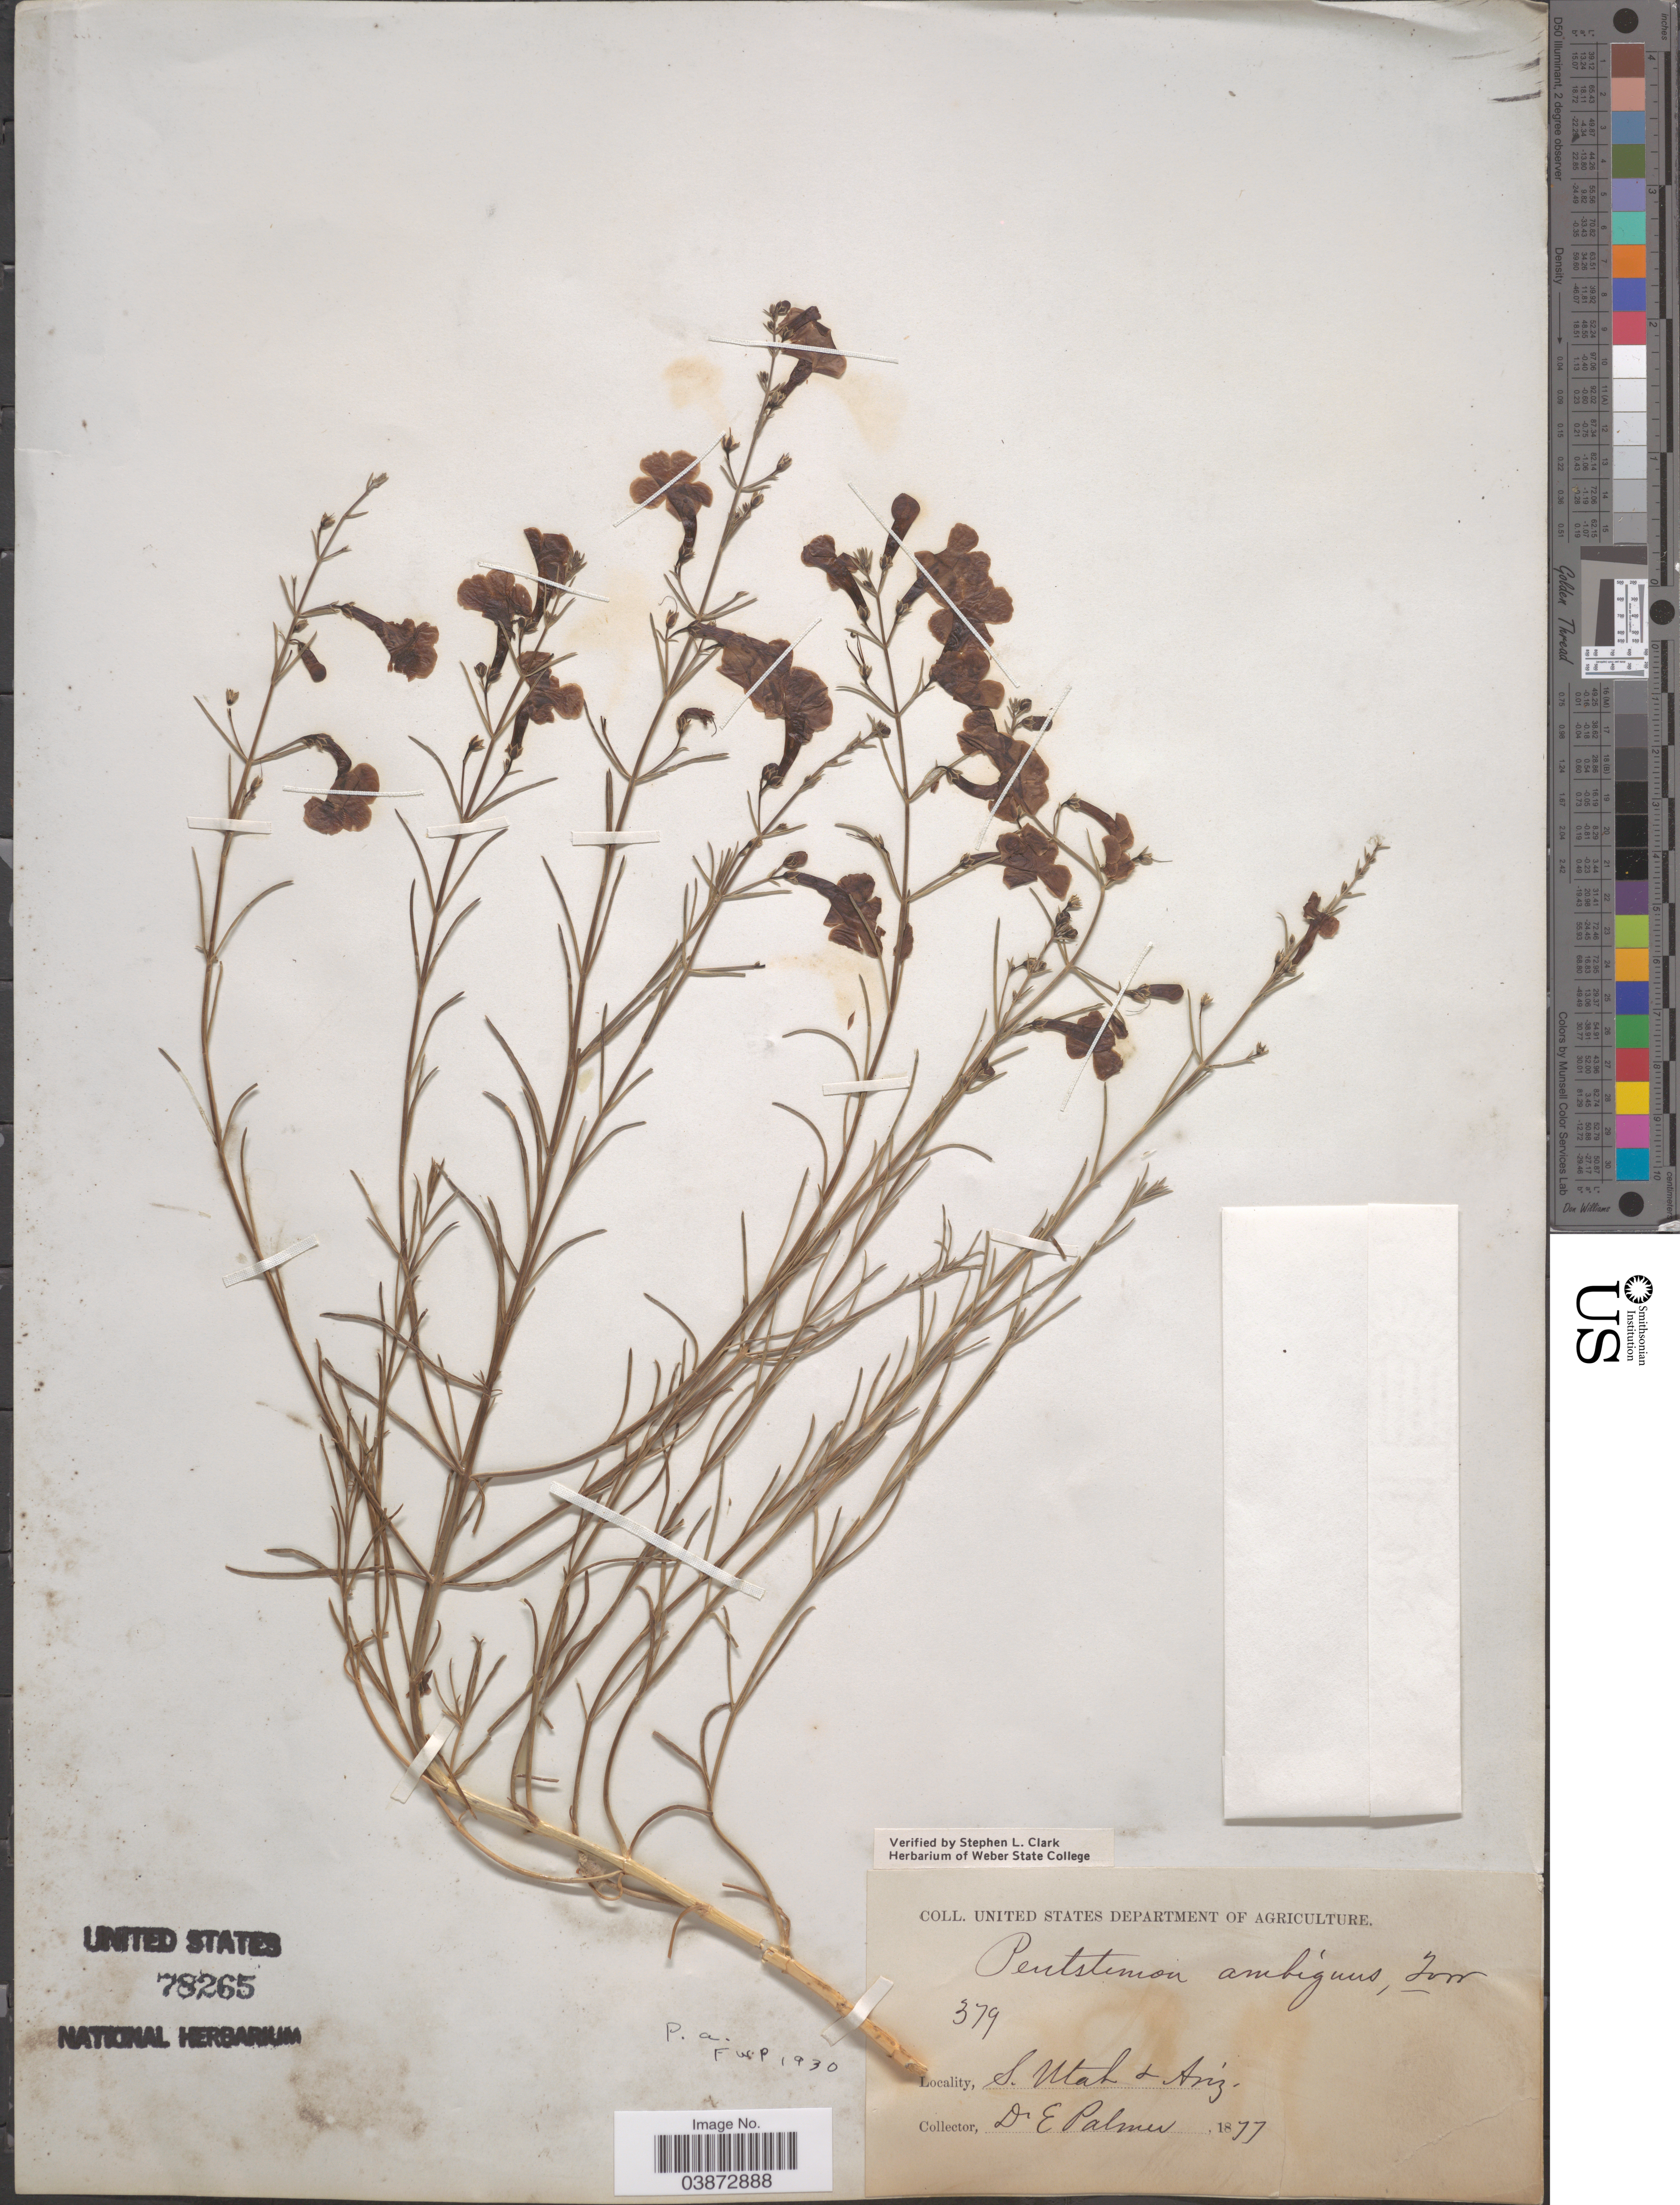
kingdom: Plantae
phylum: Tracheophyta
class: Magnoliopsida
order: Lamiales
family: Plantaginaceae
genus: Penstemon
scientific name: Penstemon ambiguus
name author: Torr.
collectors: E. Palmer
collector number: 379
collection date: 1877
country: United States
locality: S. Utah & Ariz.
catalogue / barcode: US 78265